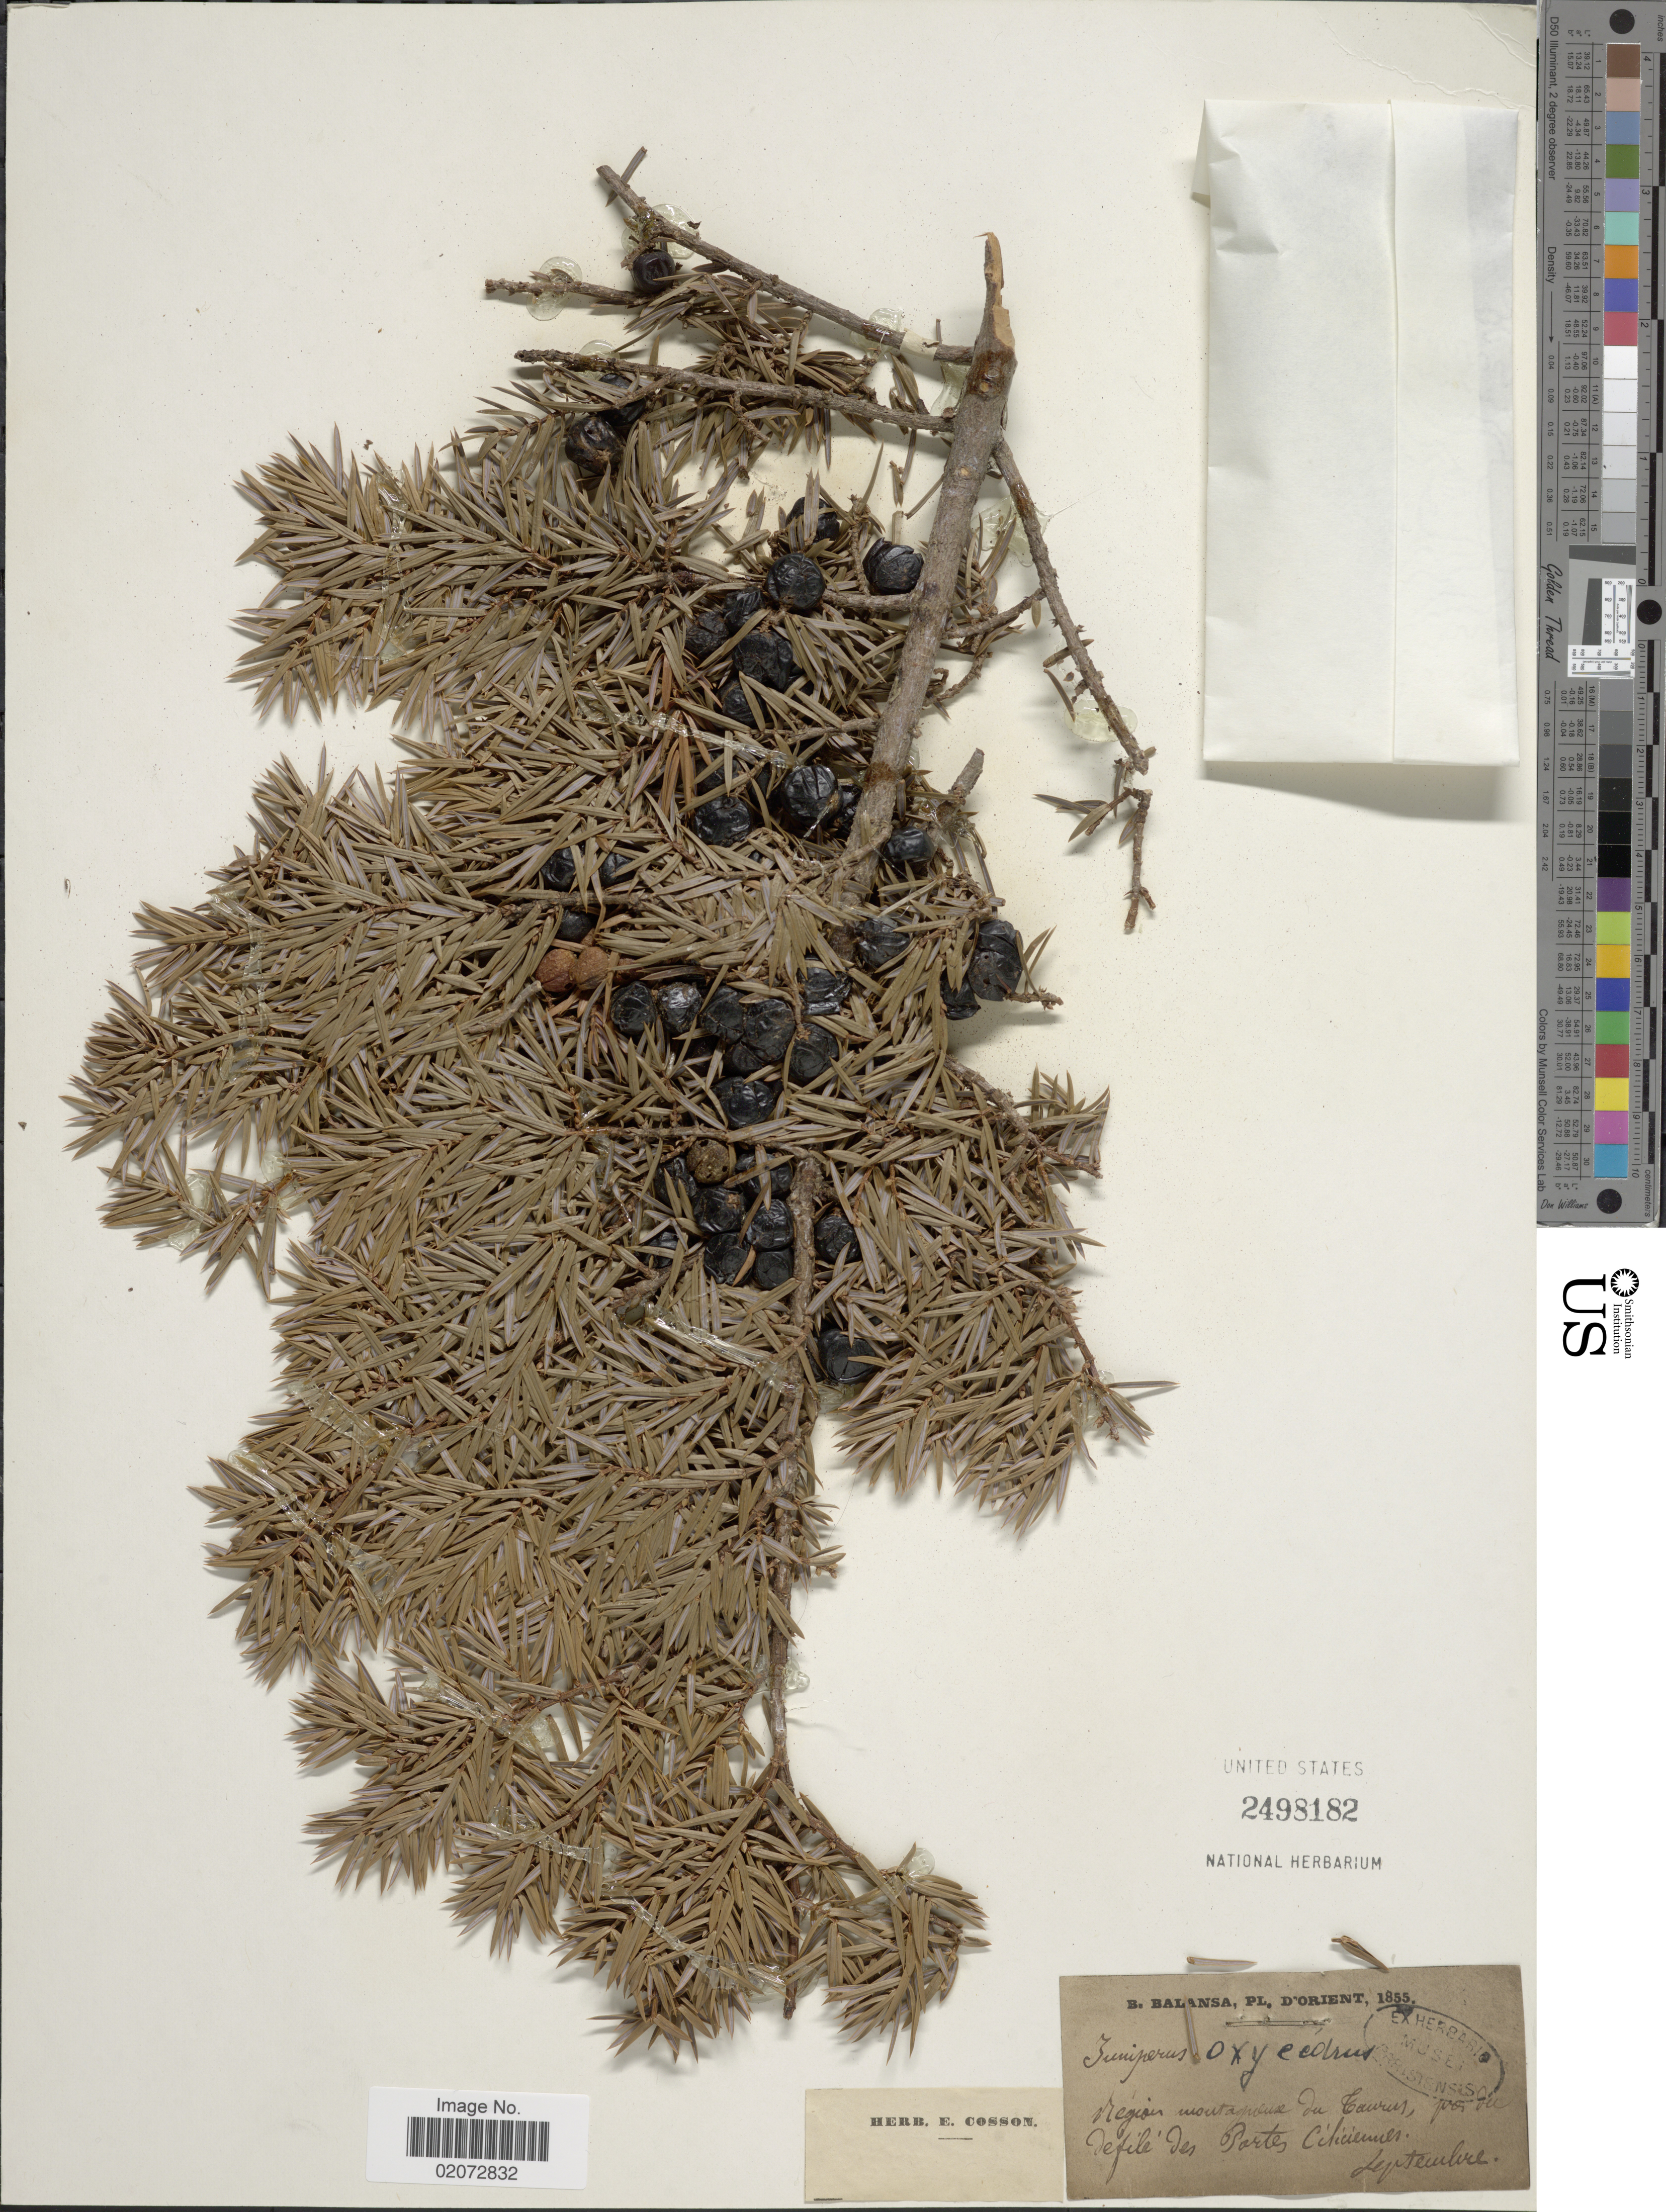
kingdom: Plantae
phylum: Tracheophyta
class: Pinopsida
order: Pinales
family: Cupressaceae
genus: Juniperus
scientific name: Juniperus oxycedrus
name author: L.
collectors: B. Balansa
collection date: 1855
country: Turkey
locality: Region montapeuse du Tauras, prope du Defile des Portes Ciliciemes [interpreted]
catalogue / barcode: US 2498182